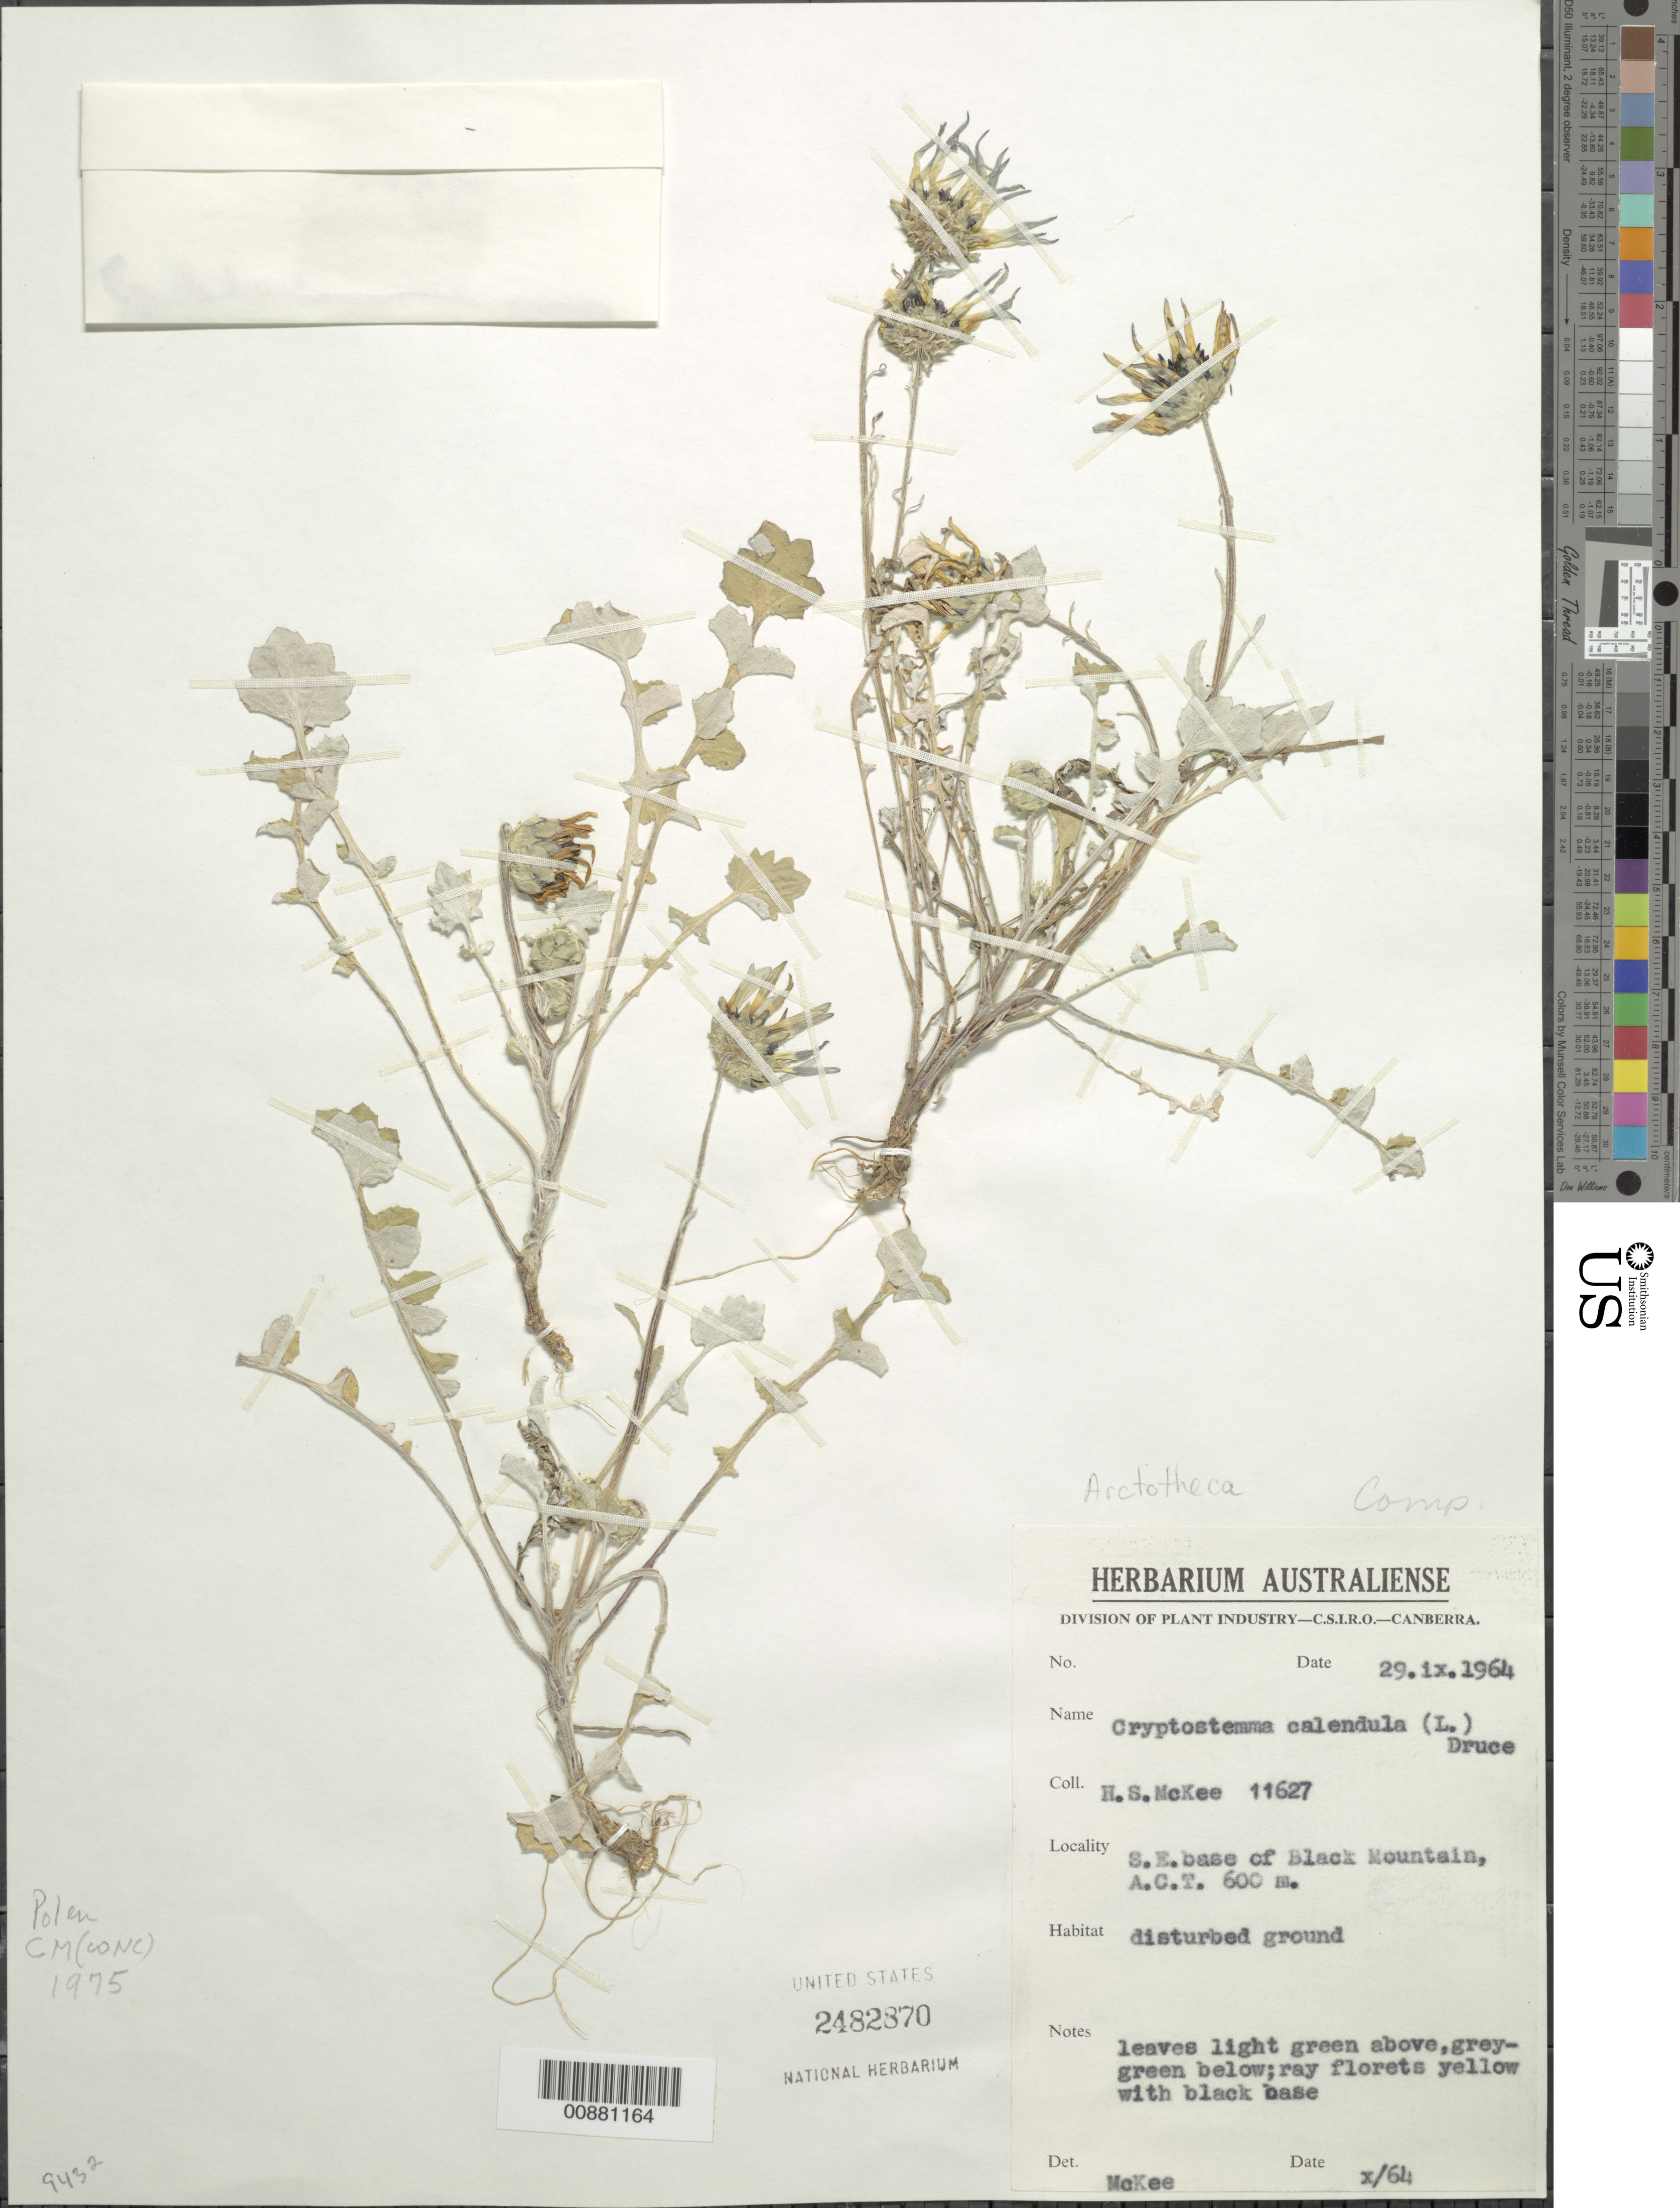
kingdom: Plantae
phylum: Tracheophyta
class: Magnoliopsida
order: Asterales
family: Asteraceae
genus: Arctotheca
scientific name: Arctotheca calendula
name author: (L.) Levyns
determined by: McKee, --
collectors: H. S. McKee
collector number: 11627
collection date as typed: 29 September 1964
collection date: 1964-09-29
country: Australia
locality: Black Mountain, SE base, A.C.T.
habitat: Disturbed ground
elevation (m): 600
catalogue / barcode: US 2482870